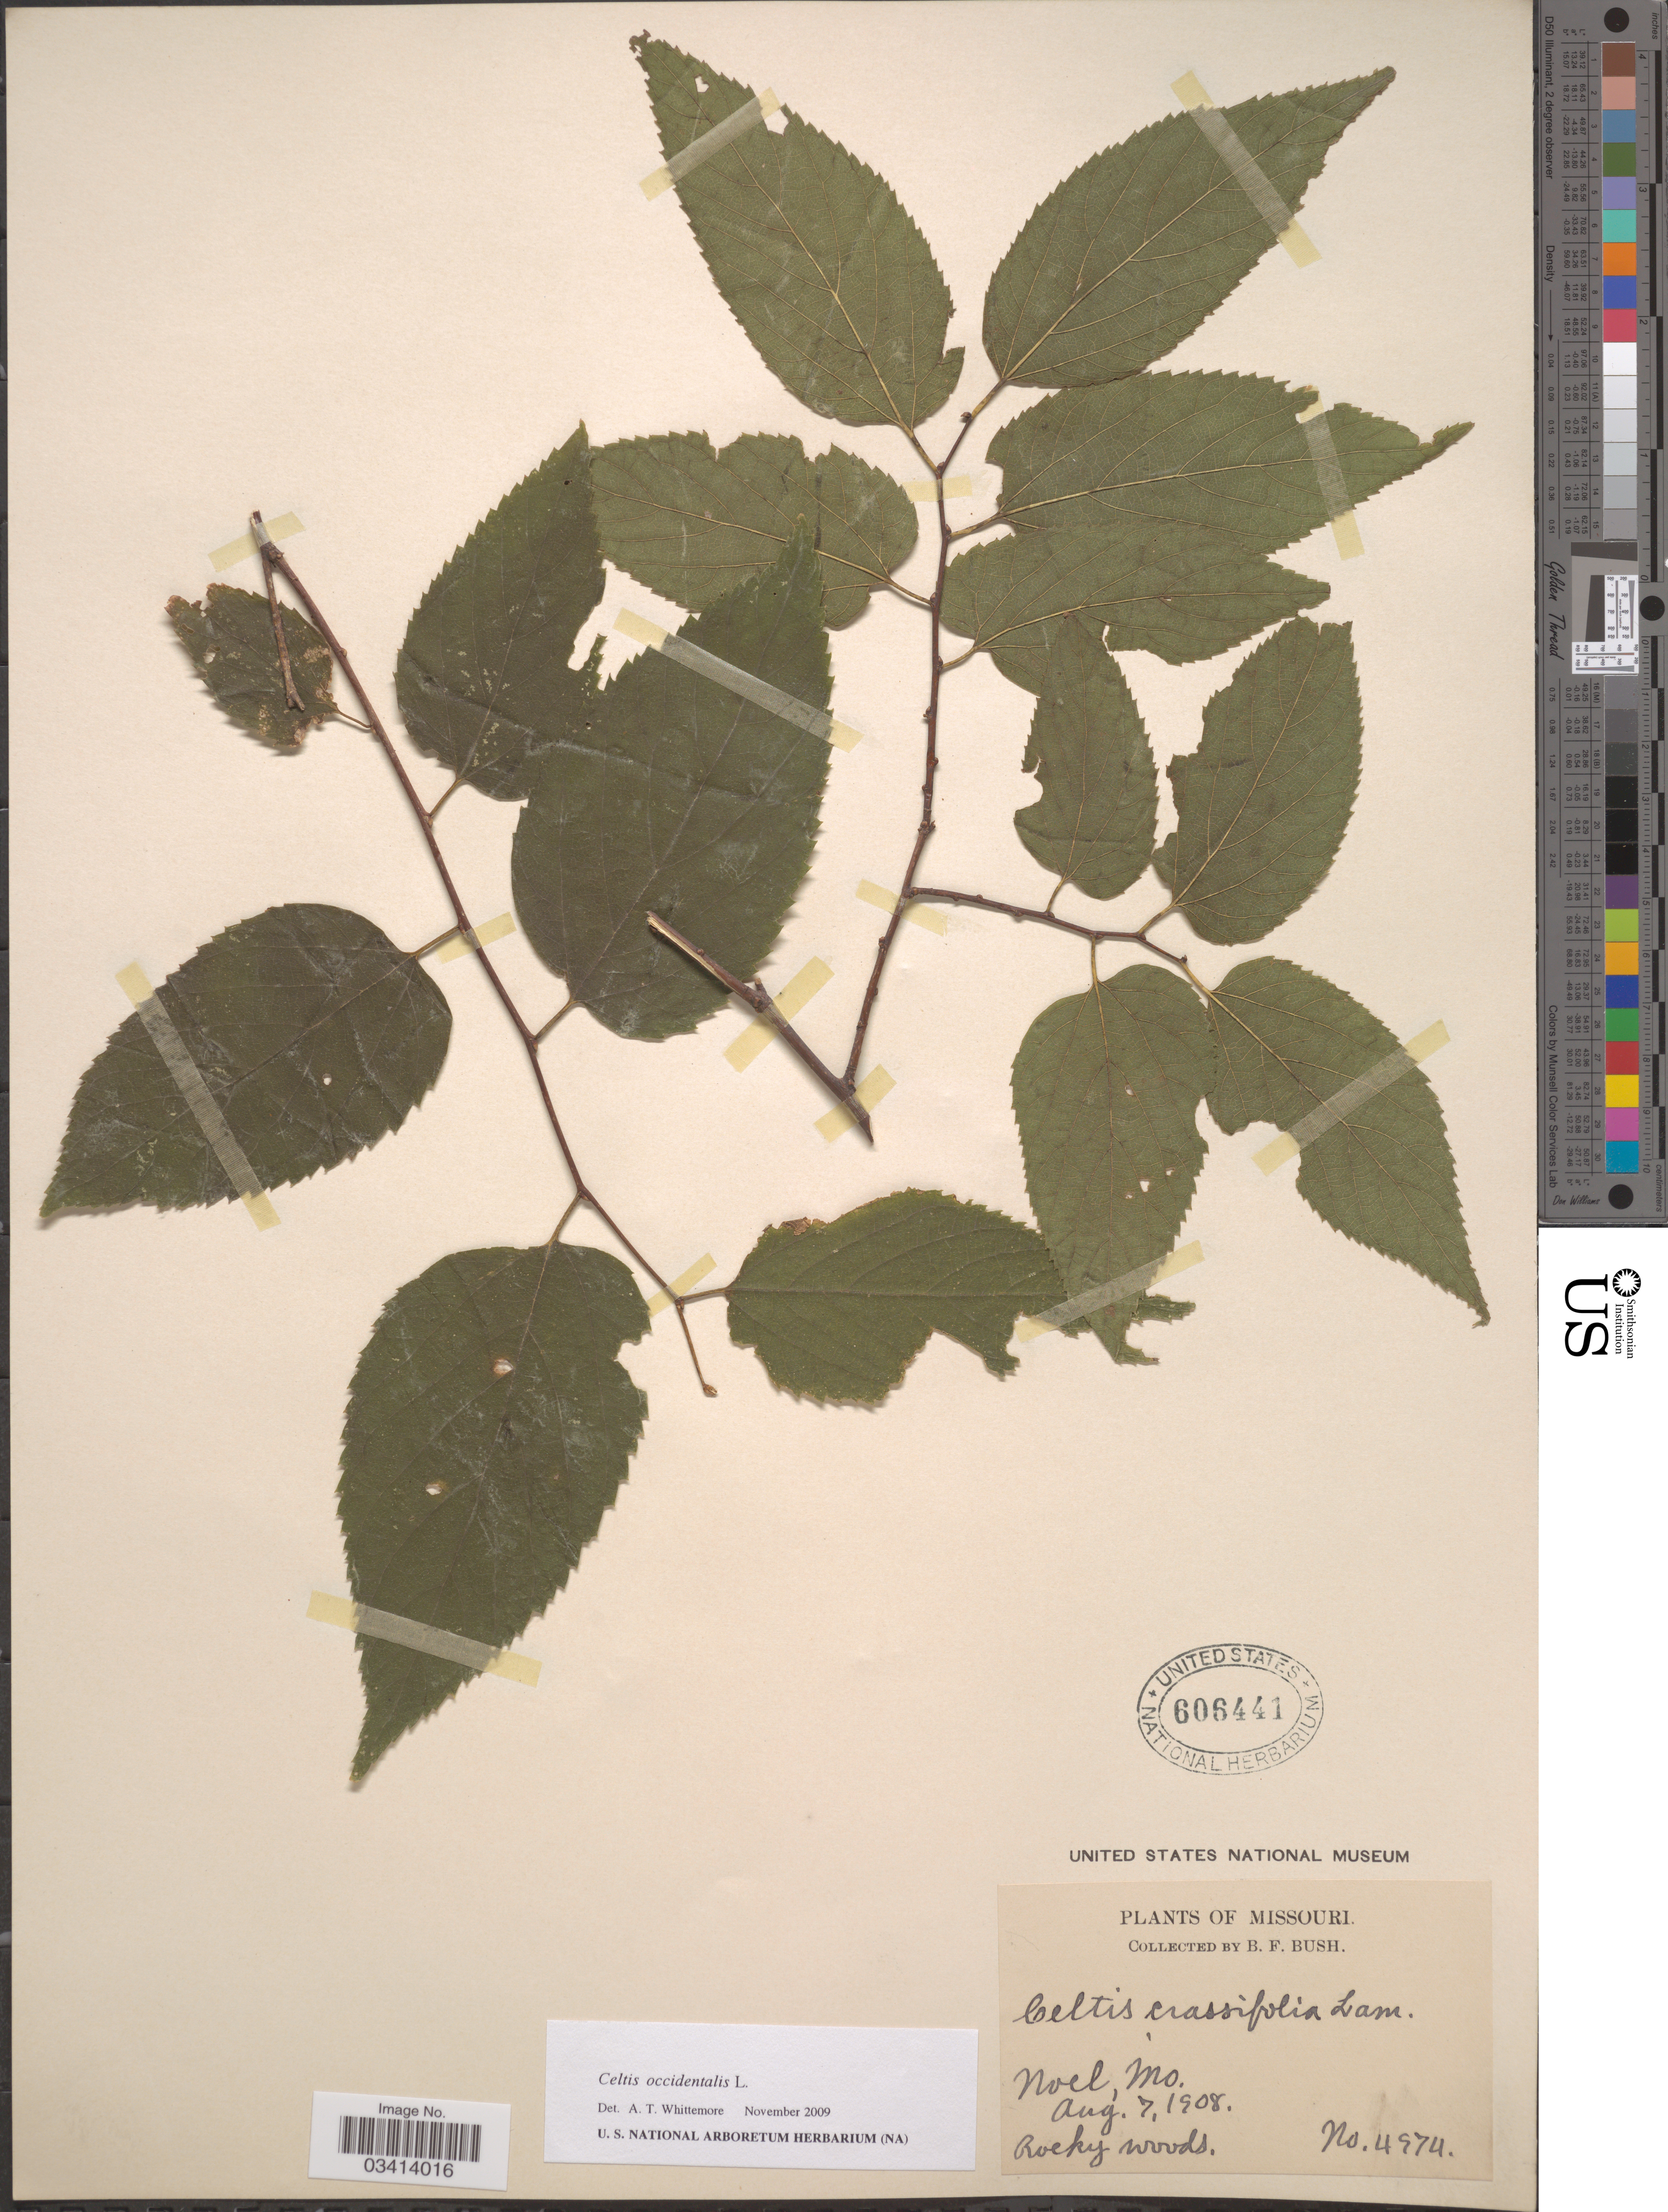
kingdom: Plantae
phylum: Tracheophyta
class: Magnoliopsida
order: Rosales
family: Cannabaceae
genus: Celtis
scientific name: Celtis occidentalis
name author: L.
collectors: B. F. Bush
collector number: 4974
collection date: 1908-08-07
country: United States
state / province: Missouri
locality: Noel.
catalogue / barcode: US 606441